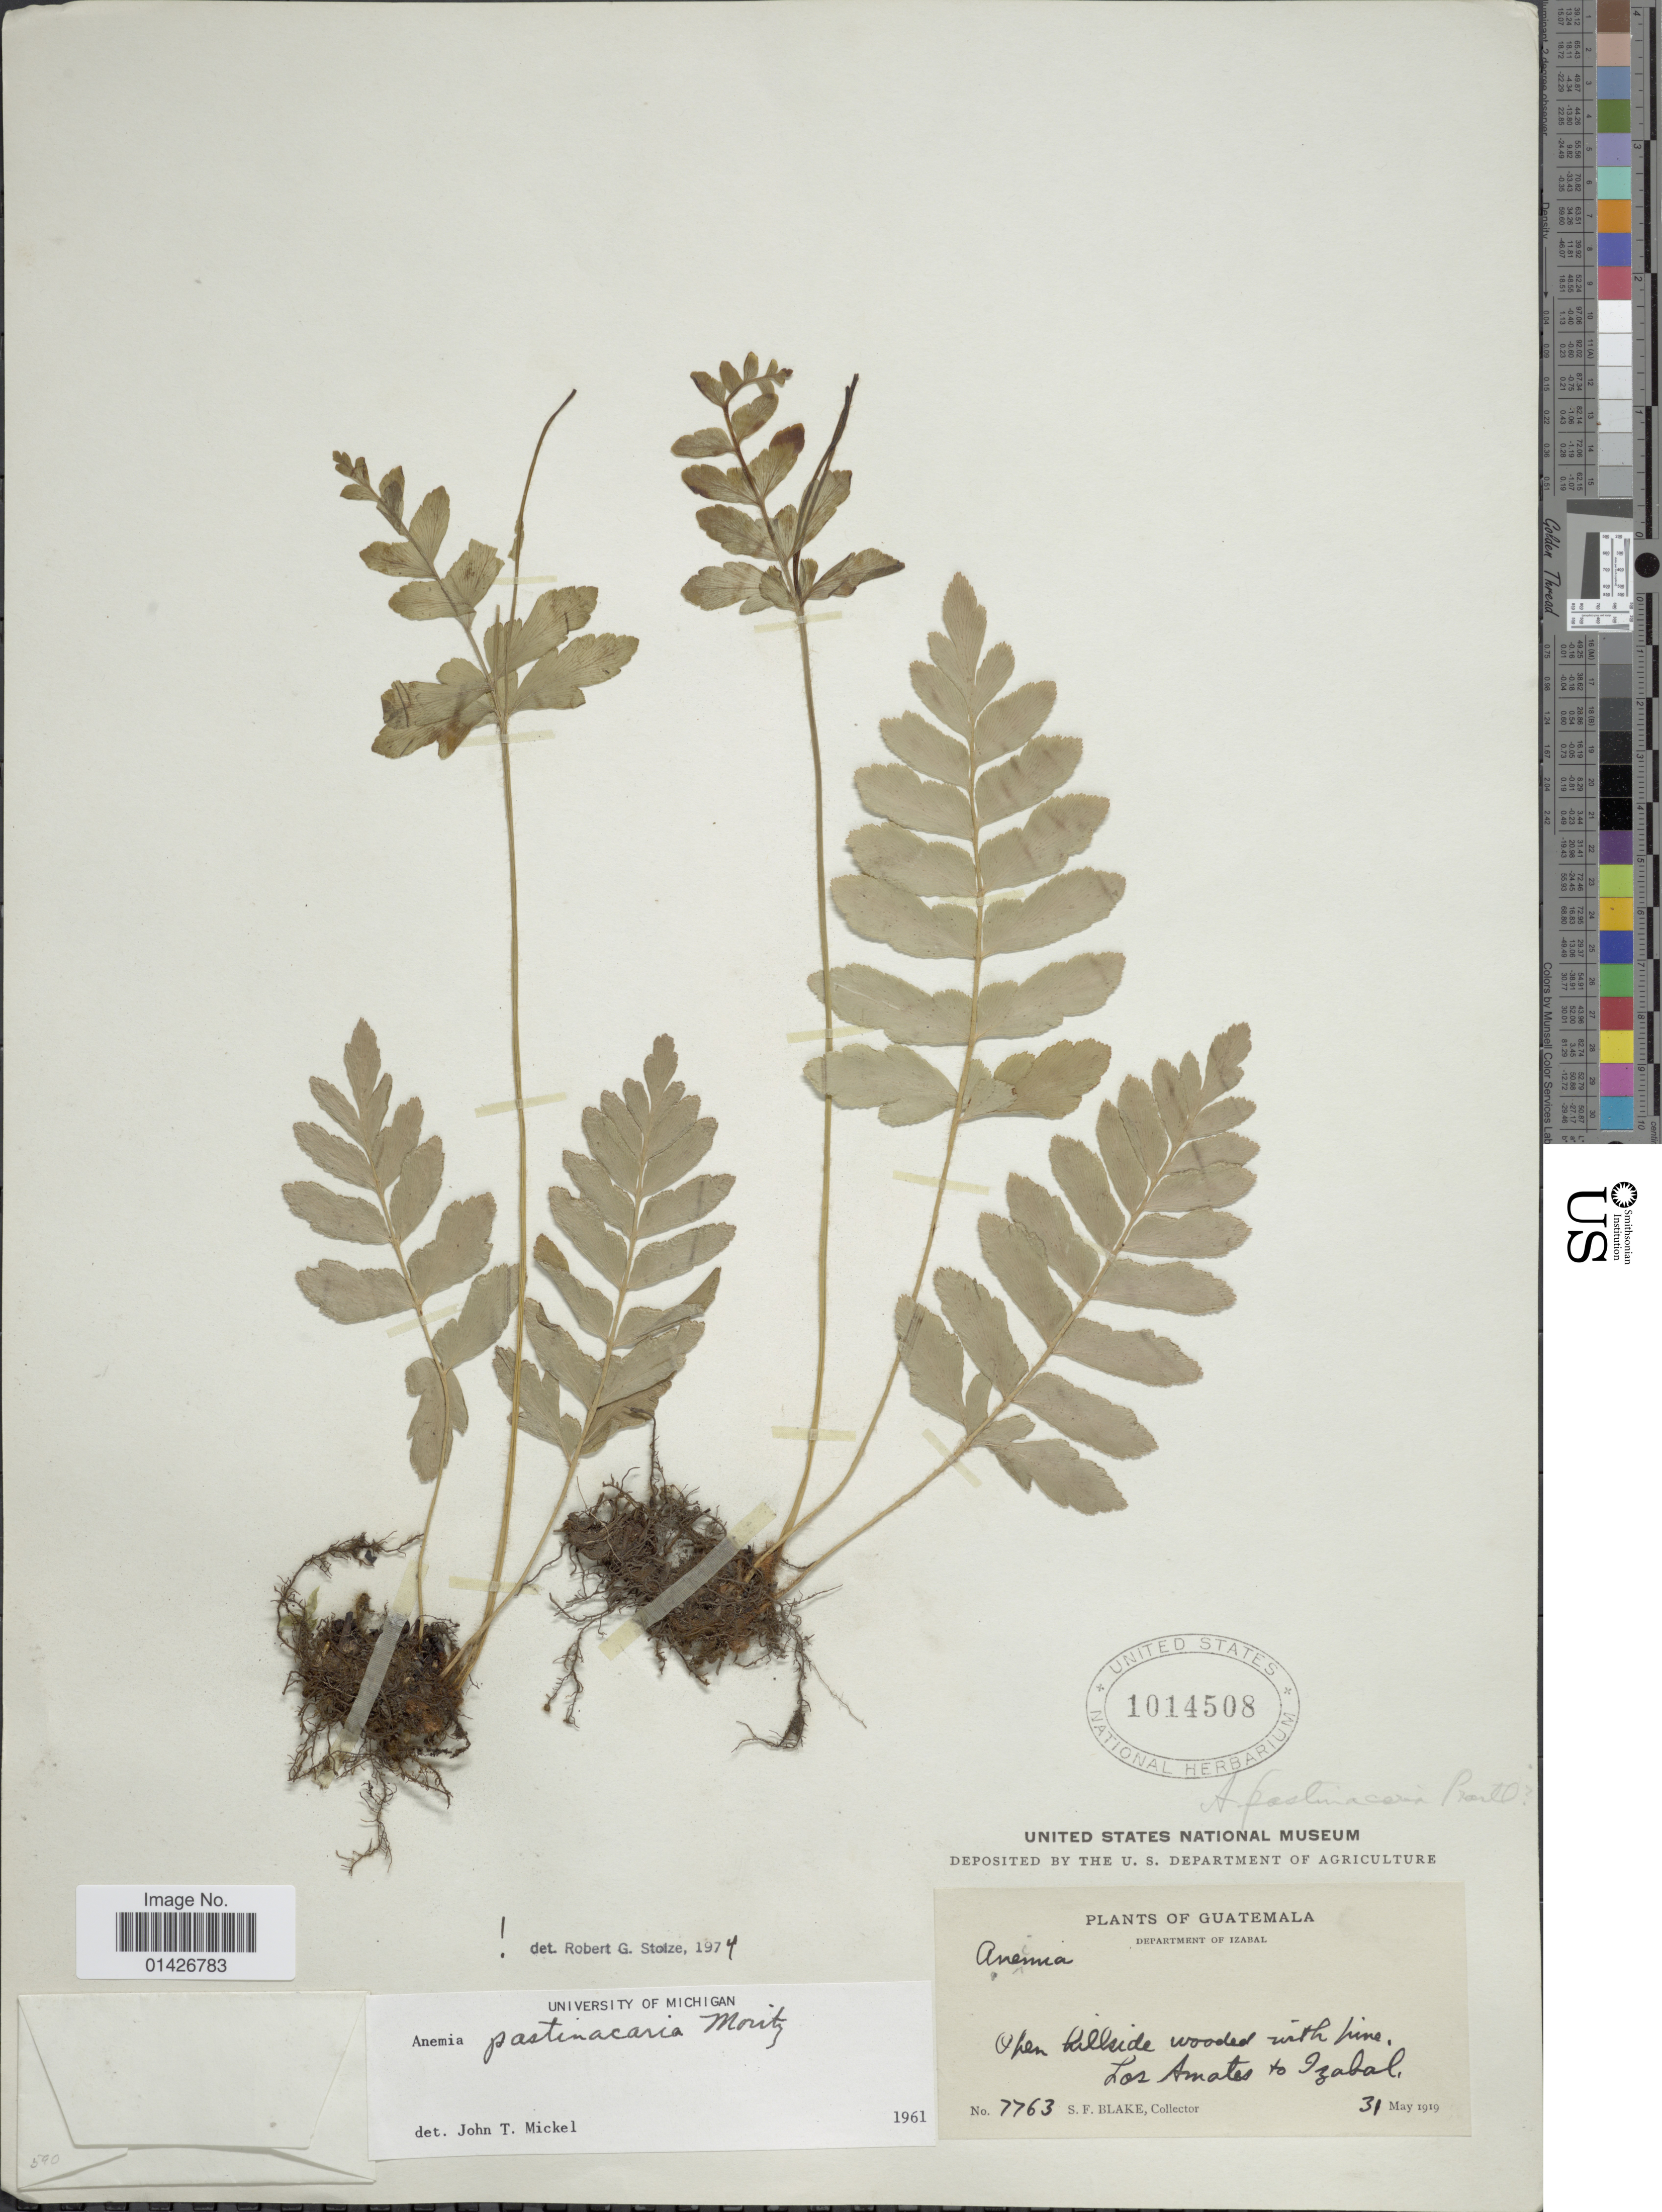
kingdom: Plantae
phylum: Tracheophyta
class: Polypodiopsida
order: Schizaeales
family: Anemiaceae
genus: Anemia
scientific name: Anemia pastinacaria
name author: Moritz ex Prantl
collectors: S. Blake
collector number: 7763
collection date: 1919-05-31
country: Guatemala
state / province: Izabal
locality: Open hillside wooded with pine Los Amates to Izabal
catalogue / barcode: US 1014508